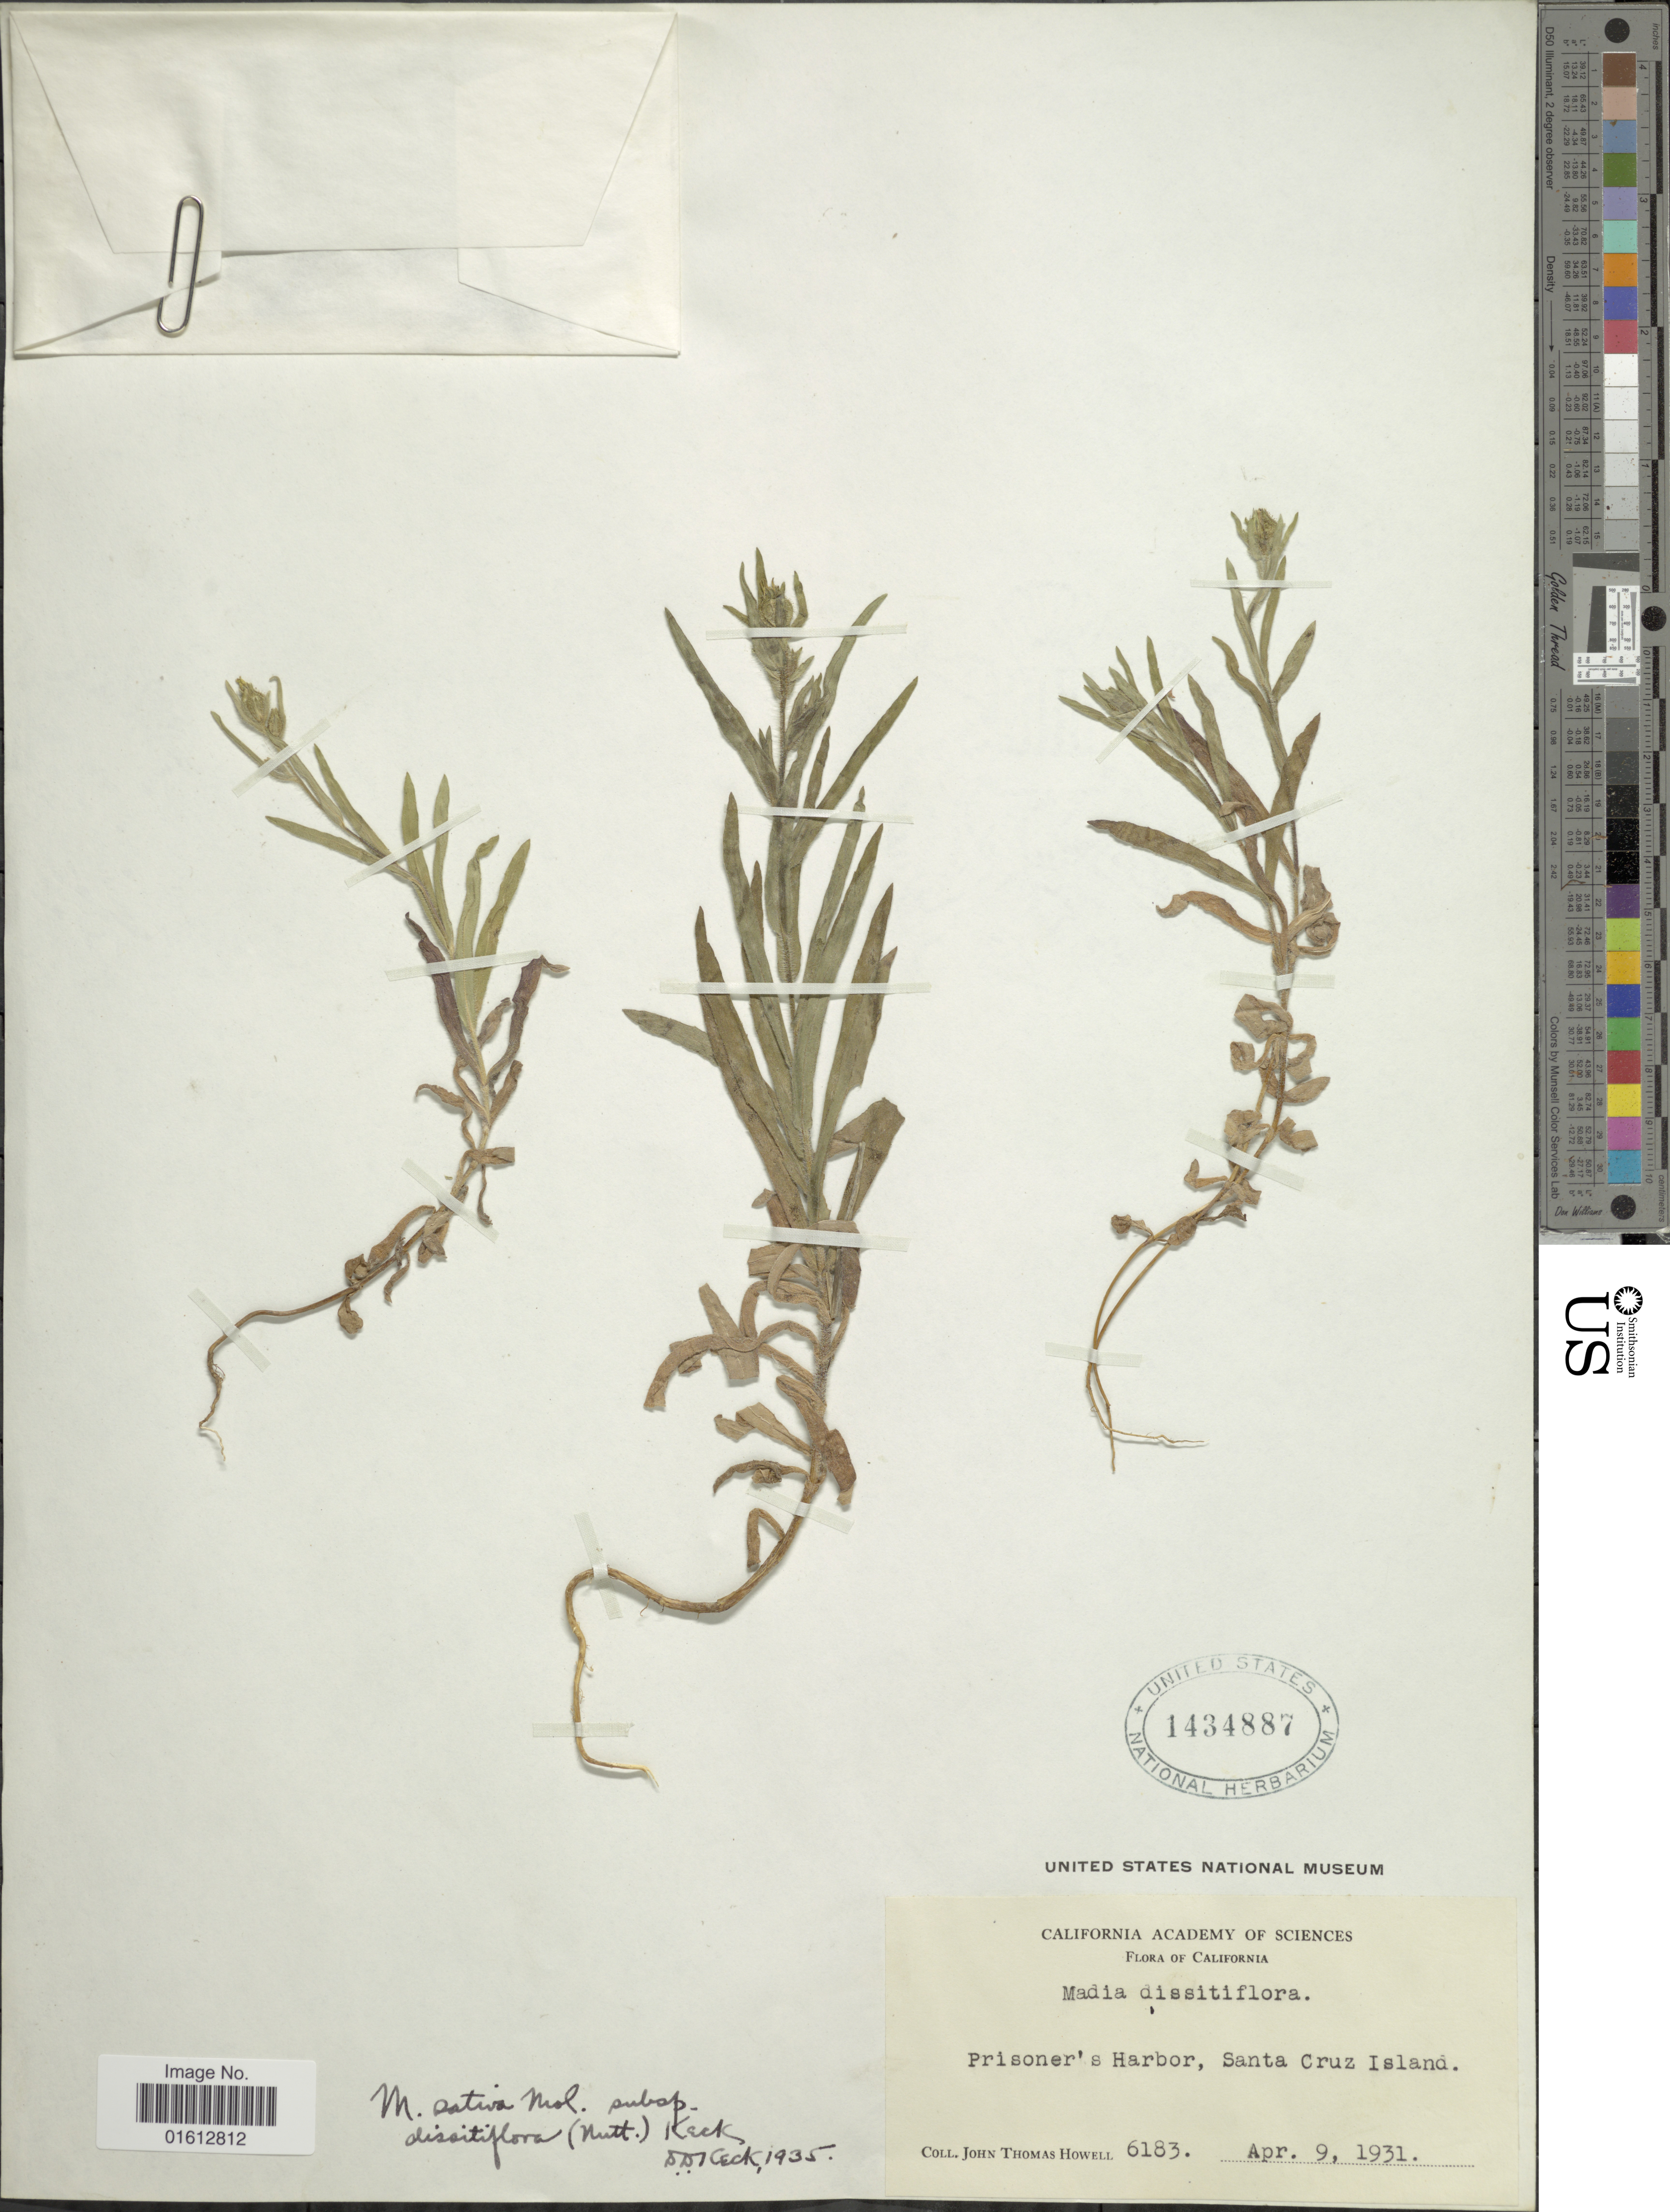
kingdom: Plantae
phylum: Tracheophyta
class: Magnoliopsida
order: Asterales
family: Asteraceae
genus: Madia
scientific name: Madia gracilis subsp. gracilis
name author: (Sm.) D.D. Keck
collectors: J. T. Howell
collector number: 6183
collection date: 1931-04-09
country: United States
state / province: California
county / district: Santa Barbara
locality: California, Prisoner's Harbor, Santa Cruz Island.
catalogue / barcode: US 1434887